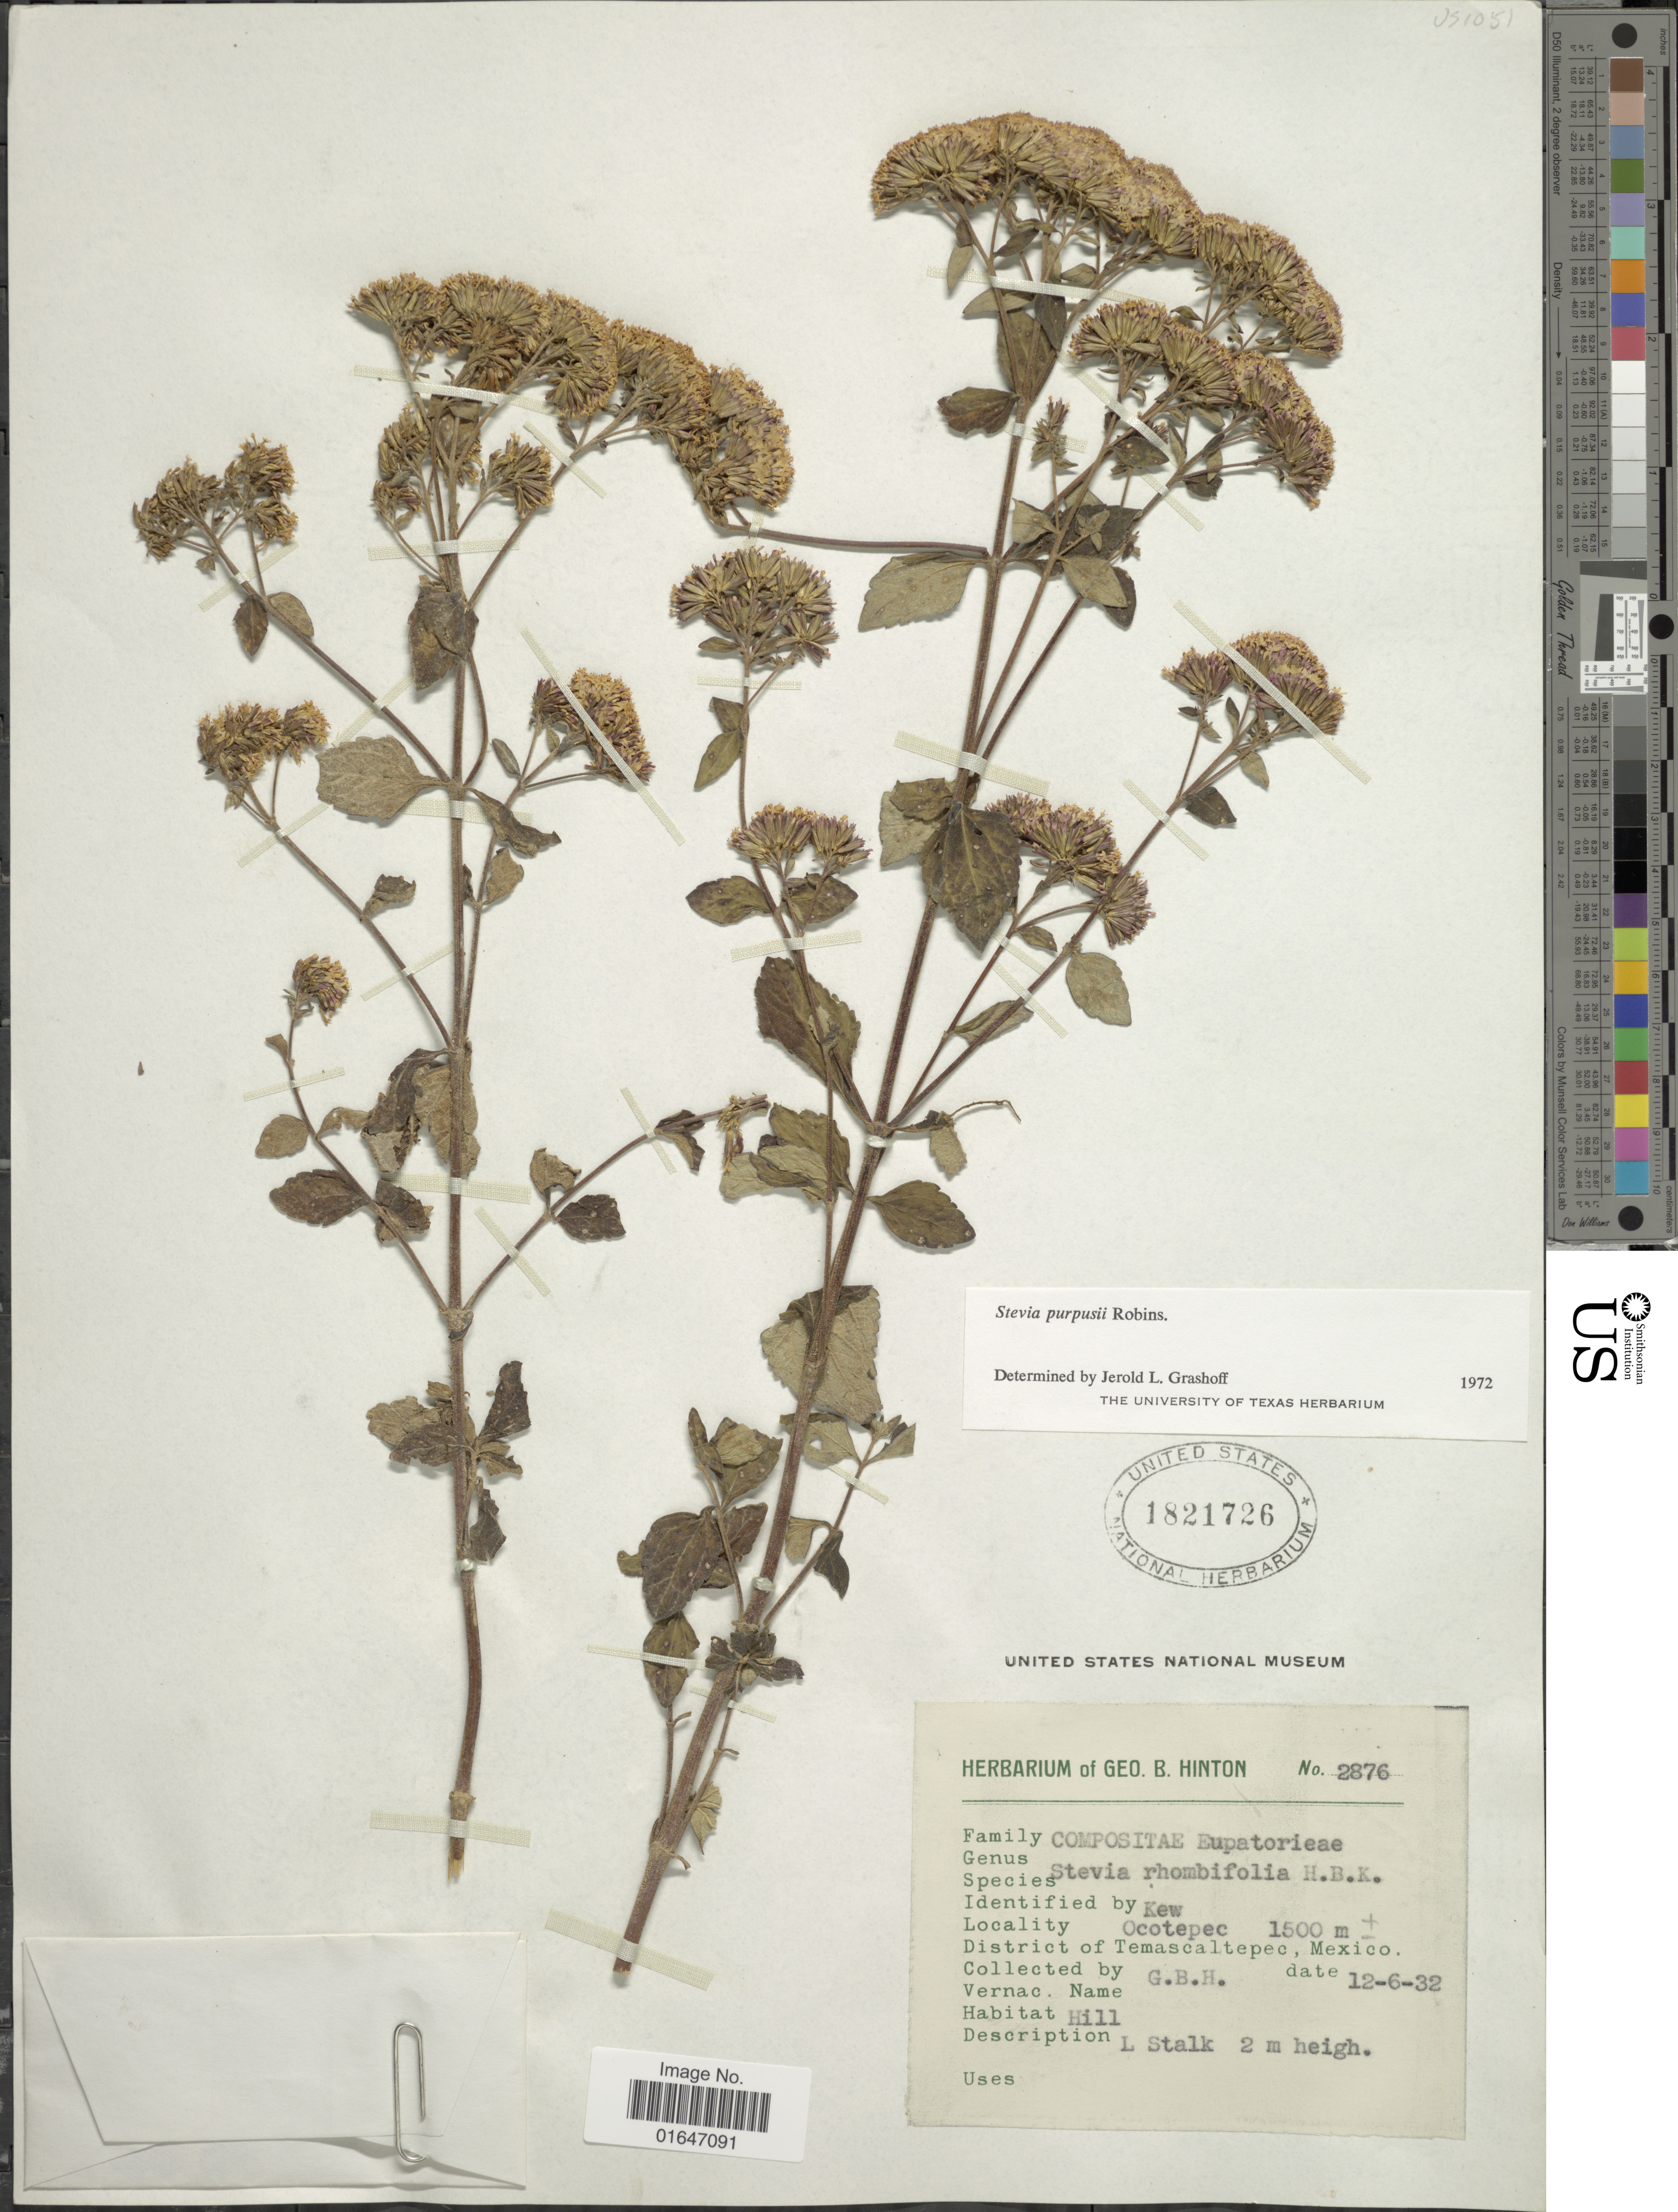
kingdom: Plantae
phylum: Tracheophyta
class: Magnoliopsida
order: Asterales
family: Asteraceae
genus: Stevia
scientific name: Stevia purpusii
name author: B.L. Rob.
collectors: G. B. Hinton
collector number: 2876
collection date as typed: Transcribed d/m/y: 12/6/32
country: Mexico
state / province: México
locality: Ocotopec, Temascaltepec.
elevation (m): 1500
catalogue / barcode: US 1821726